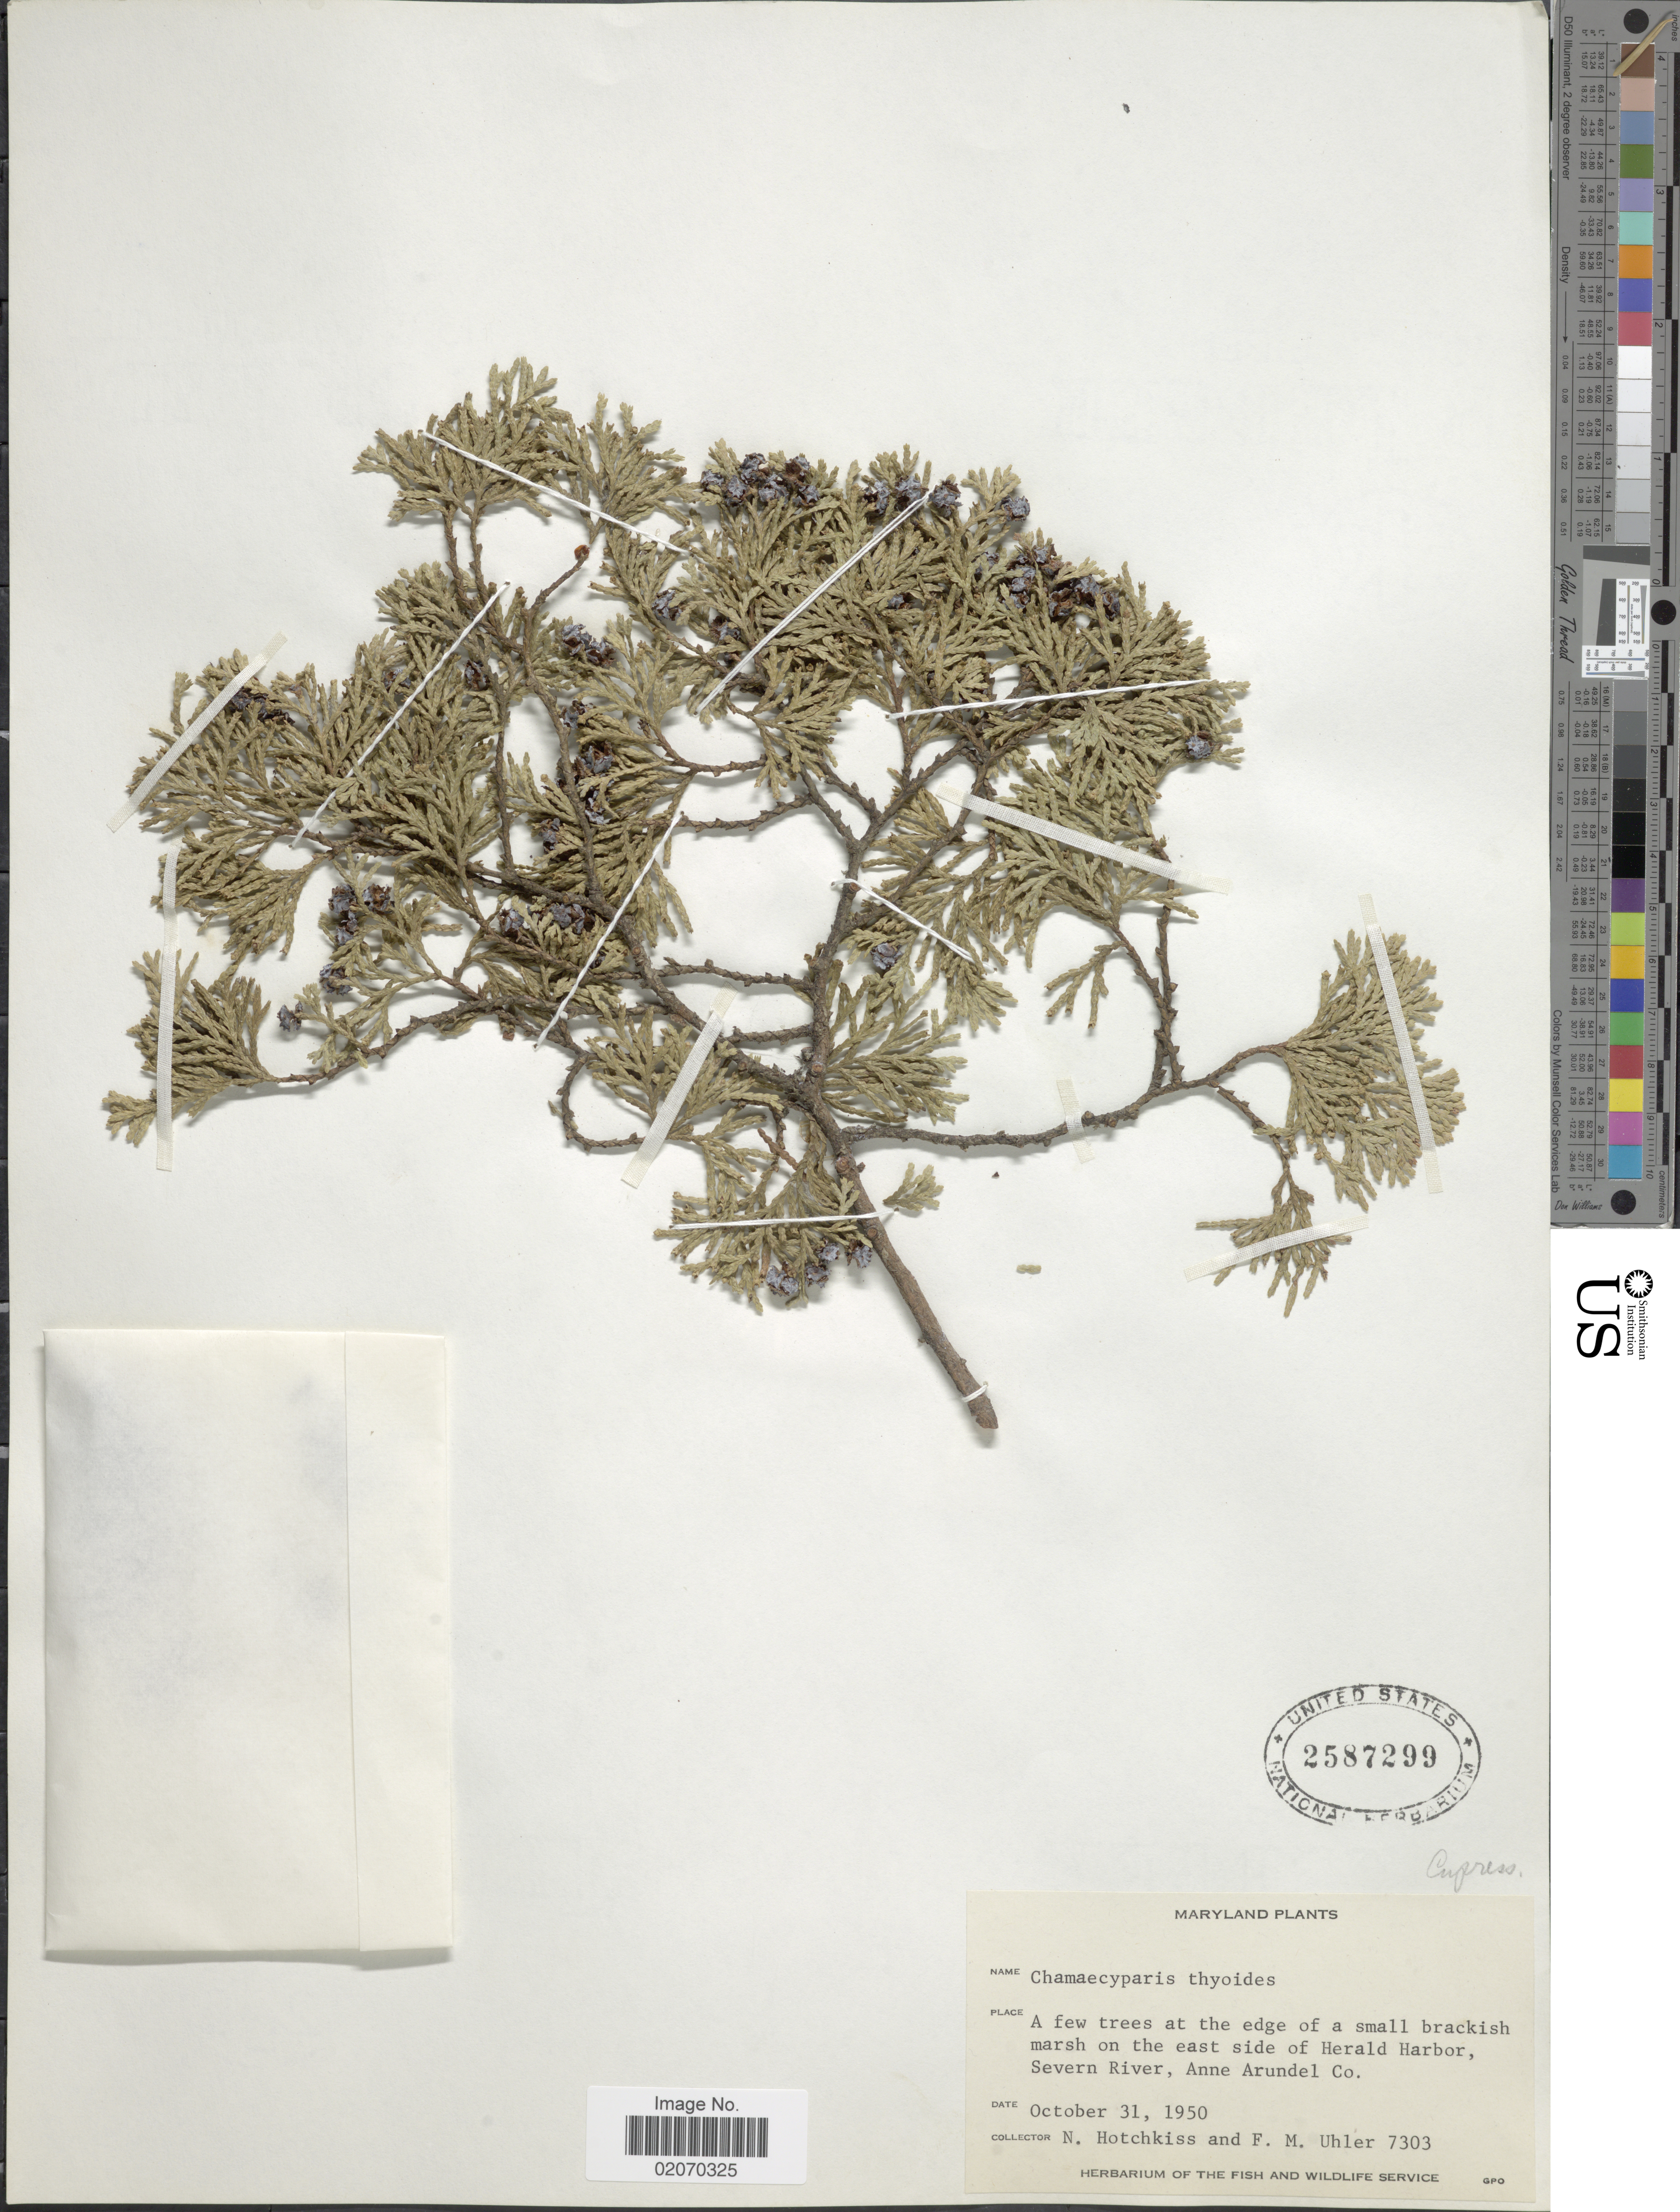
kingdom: Plantae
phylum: Tracheophyta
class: Pinopsida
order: Pinales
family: Cupressaceae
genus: Chamaecyparis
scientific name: Chamaecyparis thyoides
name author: (L.) Britton, Stearns & Poggenb.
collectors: N. Hotchkiss & F. M. Uhler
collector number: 7303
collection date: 1950-10-31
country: United States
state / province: Maryland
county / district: Anne Arundel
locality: East side of Herald Harbor, Severn River, Anne Arundel Co.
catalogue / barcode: US 2587299